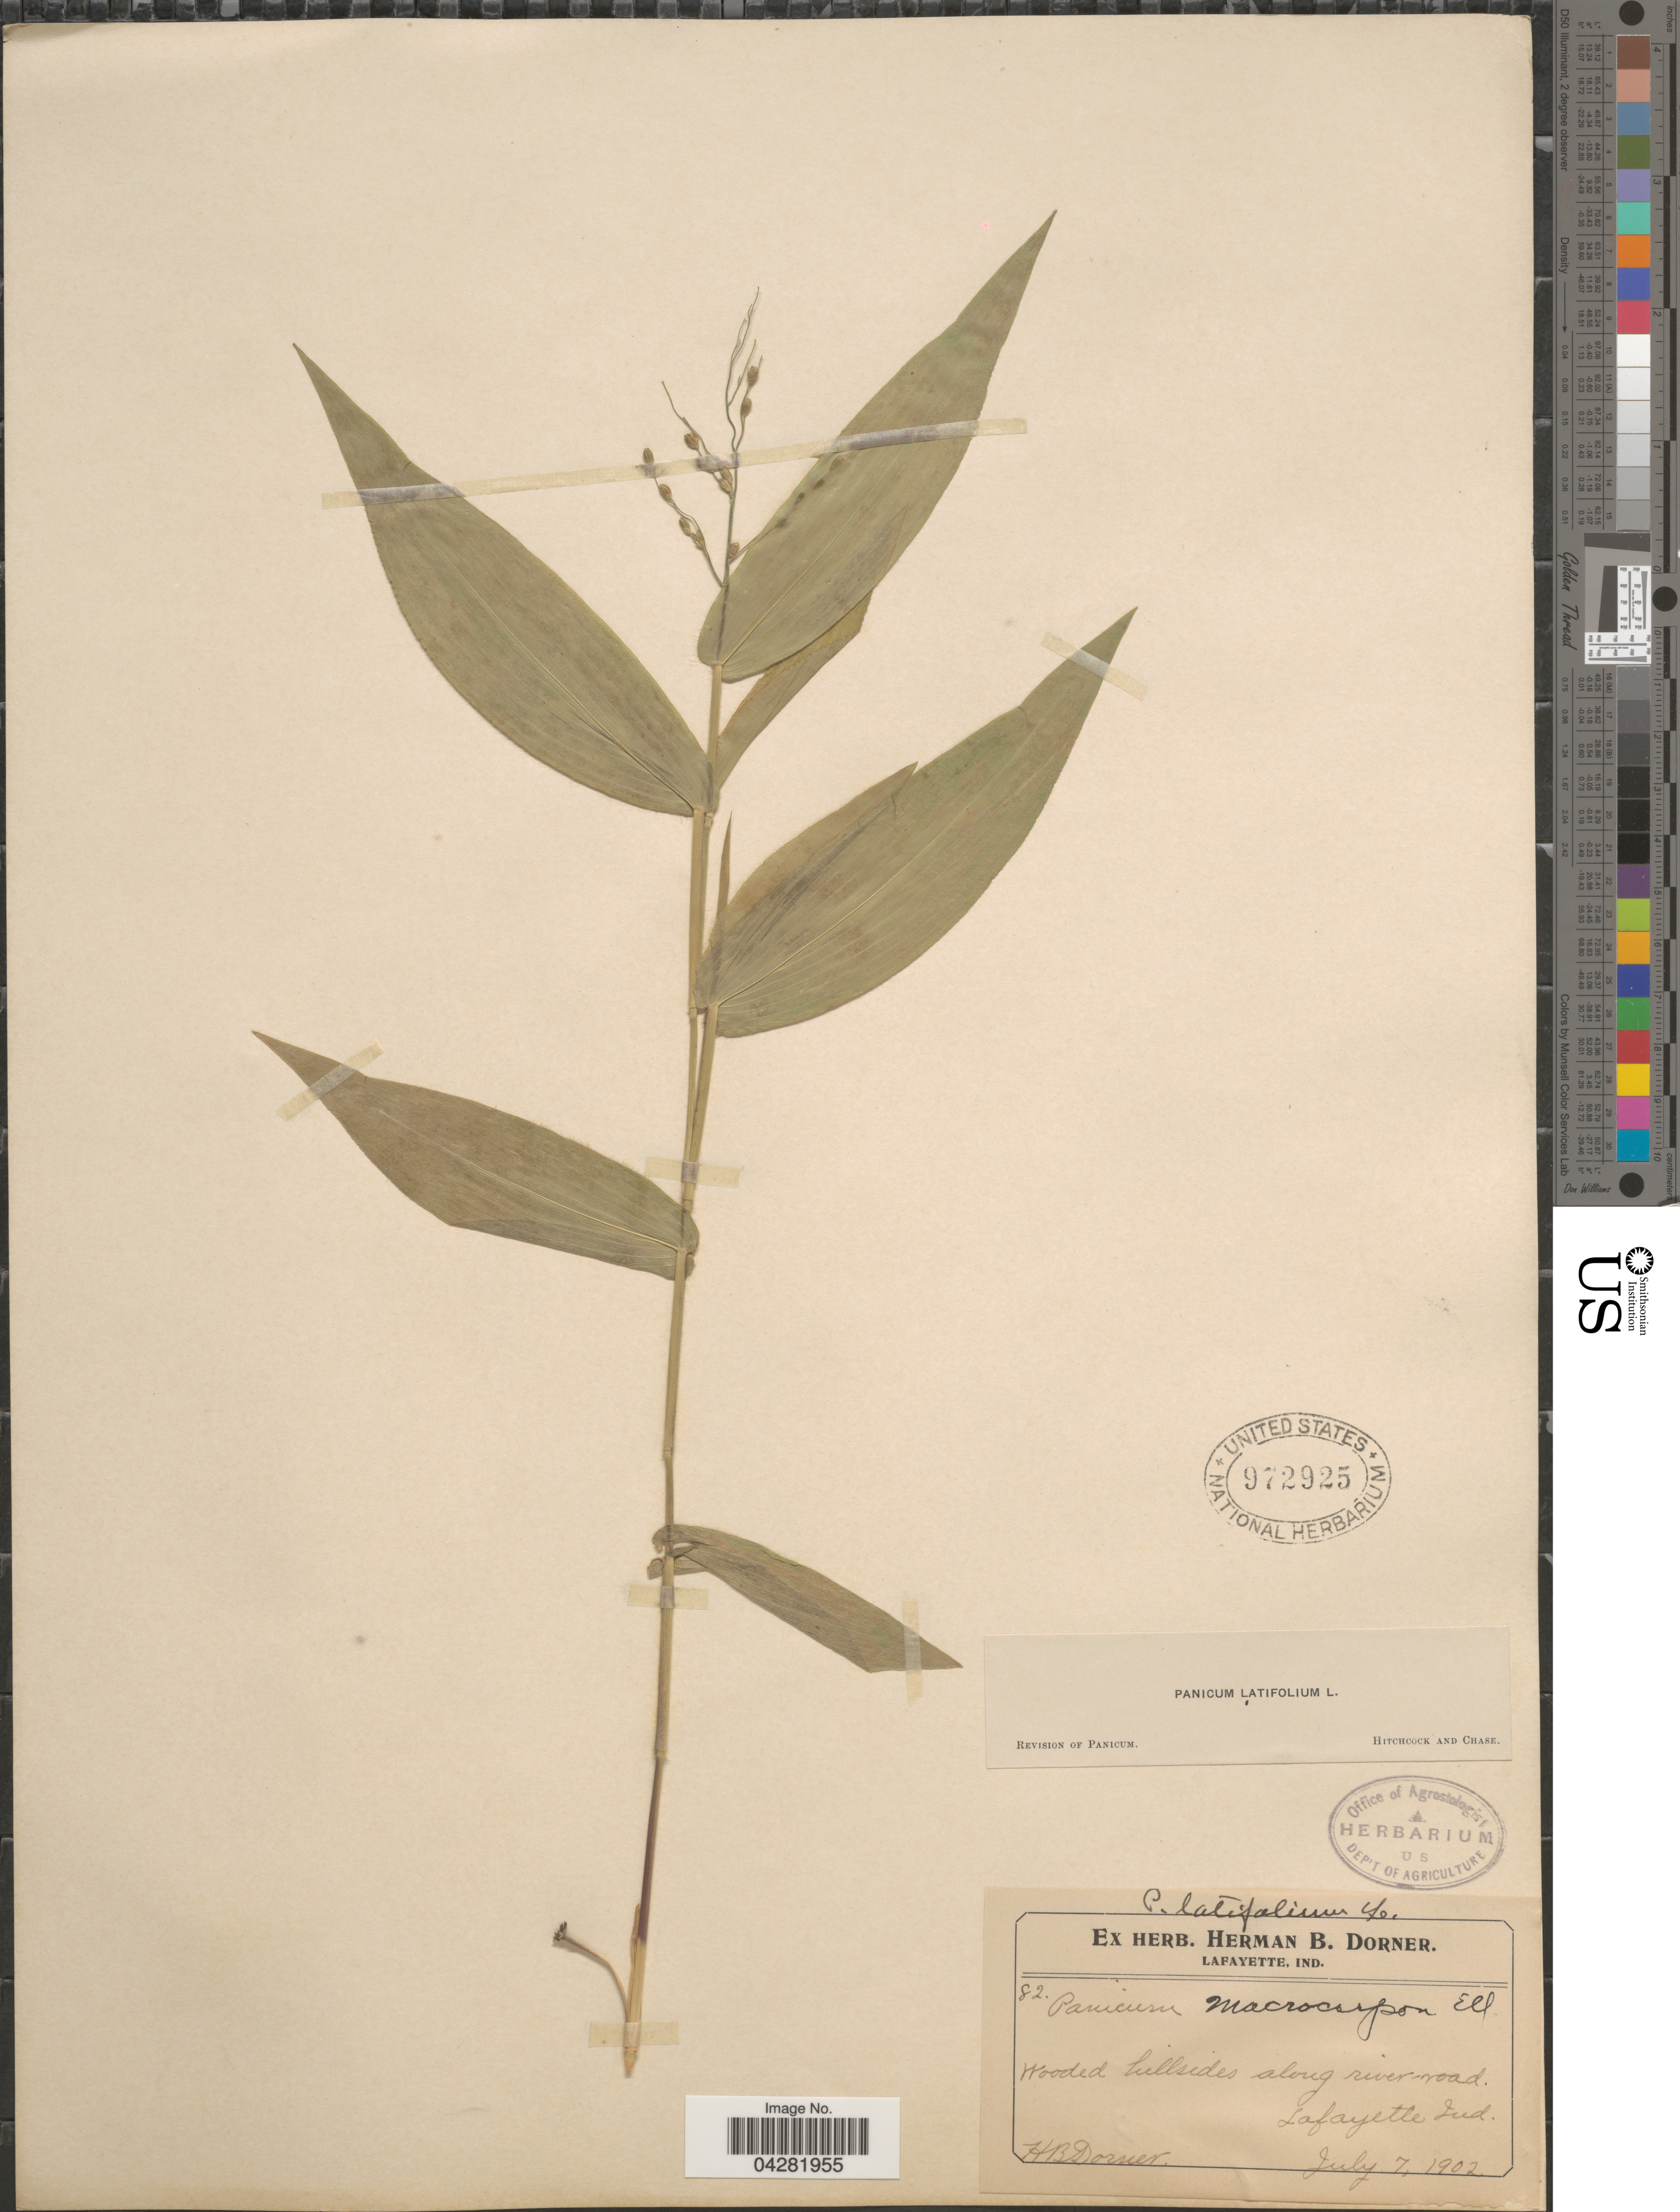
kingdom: Plantae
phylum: Tracheophyta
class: Liliopsida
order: Poales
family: Poaceae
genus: Dichanthelium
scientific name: Dichanthelium latifolium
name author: (L.) Harvill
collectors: H. Dorner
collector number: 82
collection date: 1902-07-07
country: United States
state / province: Indiana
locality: Wooded hillsides along river-road. Lafayette.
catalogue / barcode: US 972925